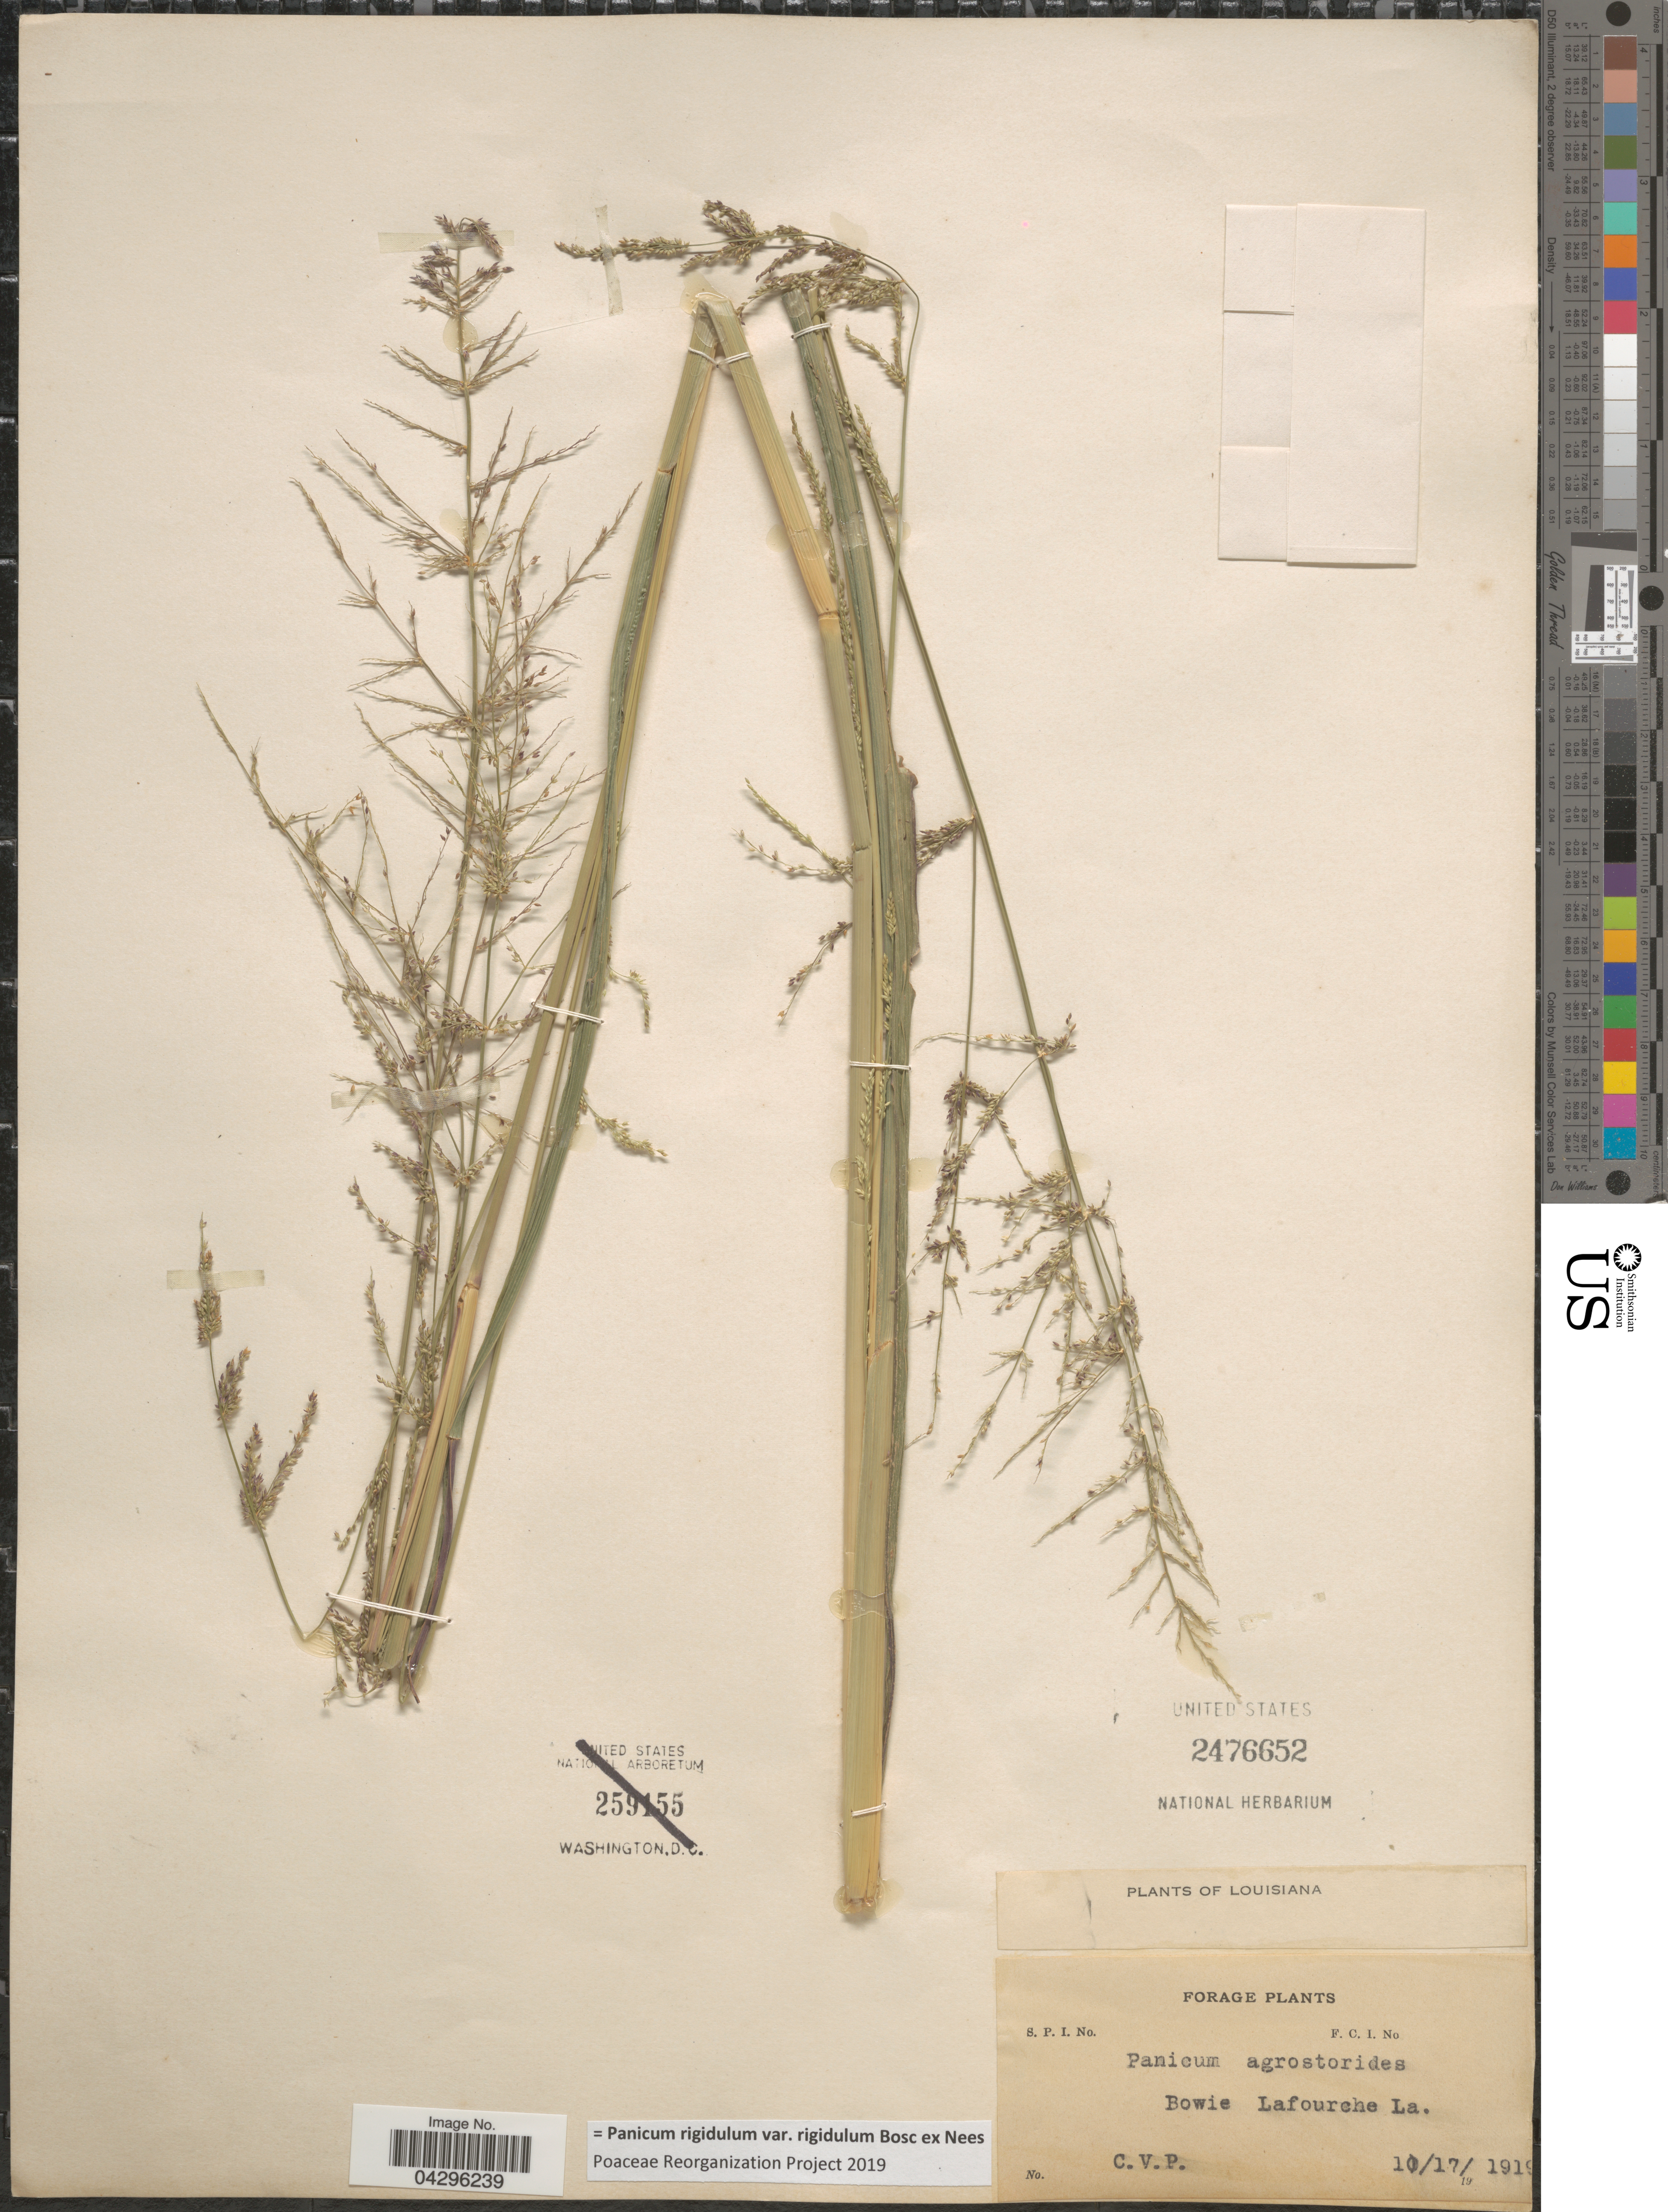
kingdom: Plantae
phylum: Tracheophyta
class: Liliopsida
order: Poales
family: Poaceae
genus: Panicum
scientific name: Panicum rigidulum var. rigidulum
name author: Bosc ex Nees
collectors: C. V. P.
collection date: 1919-10-17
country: United States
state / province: Louisiana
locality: Forage. Bowie Lafourche.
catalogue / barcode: US 2476652